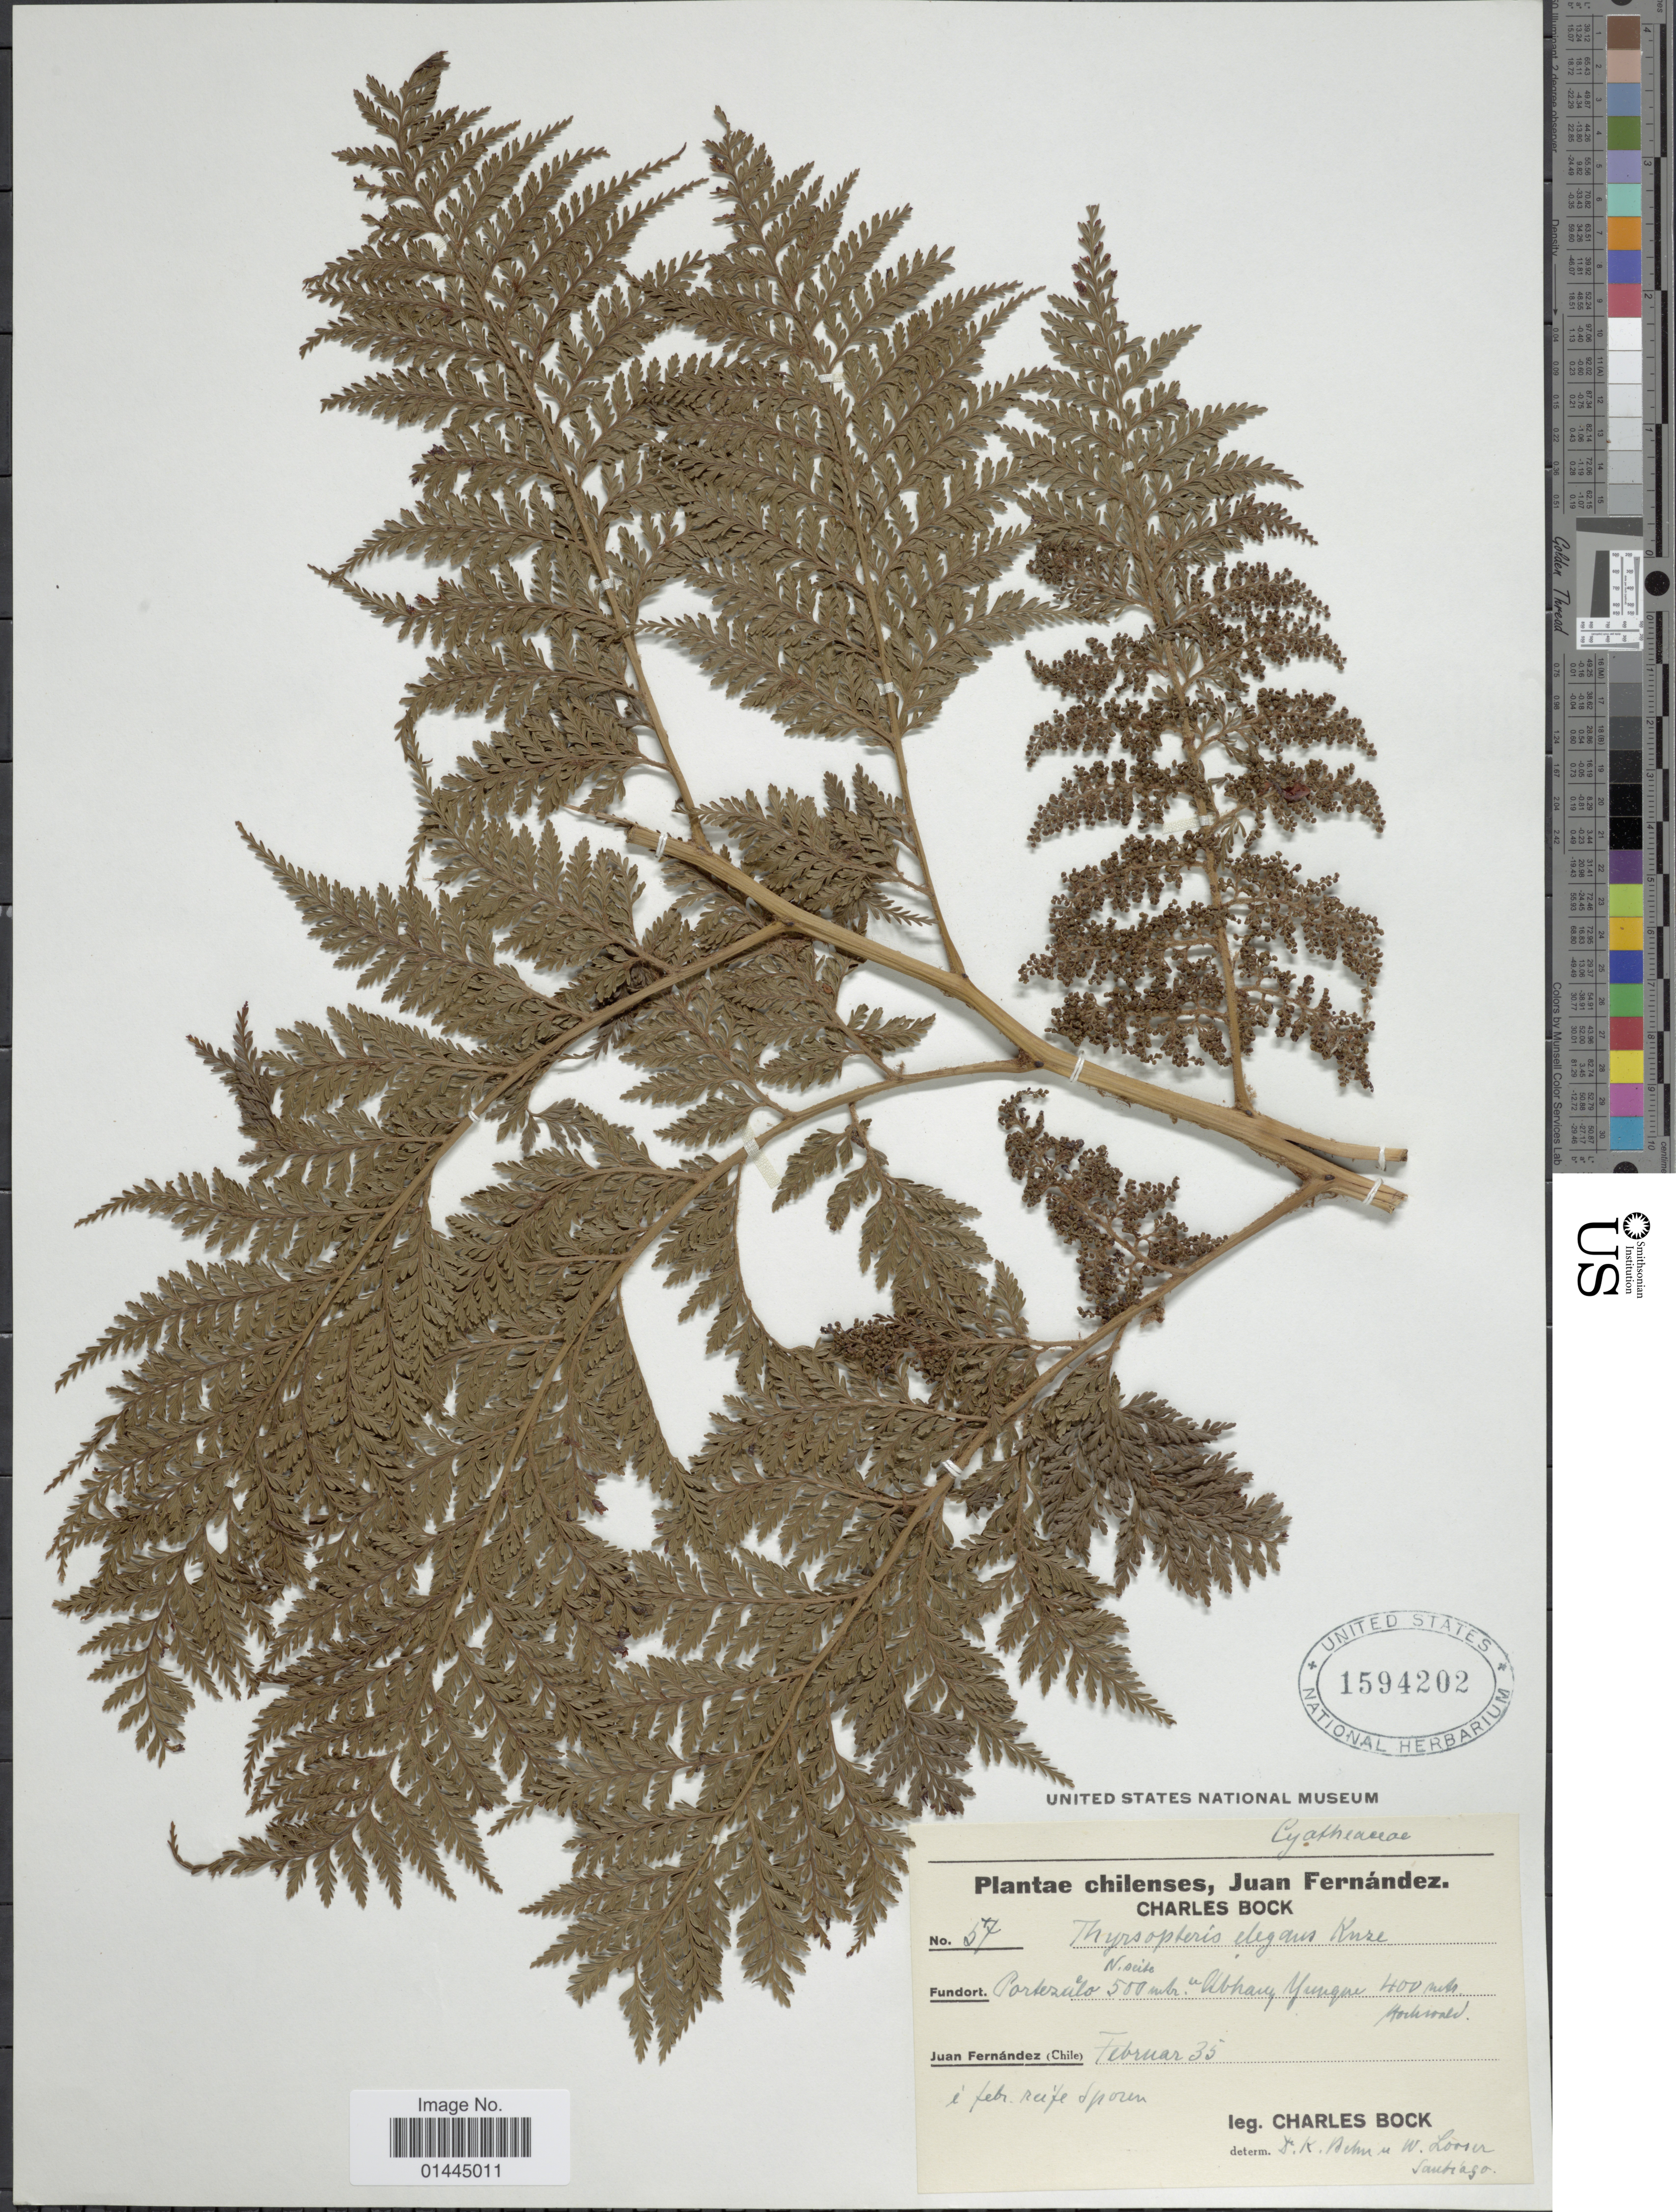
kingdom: Plantae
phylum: Tracheophyta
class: Polypodiopsida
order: Cyatheales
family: Thyrsopteridaceae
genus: Thyrsopteris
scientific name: Thyrsopteris elegans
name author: Kunze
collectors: C. Bock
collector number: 57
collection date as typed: Transcribed d/m/y: /2/35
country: Chile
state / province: Valparaíso (V)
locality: Juan Fernandez, Portezuelo N. seite, in Abhany Yunque Hochwald.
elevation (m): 400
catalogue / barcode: US 1594202